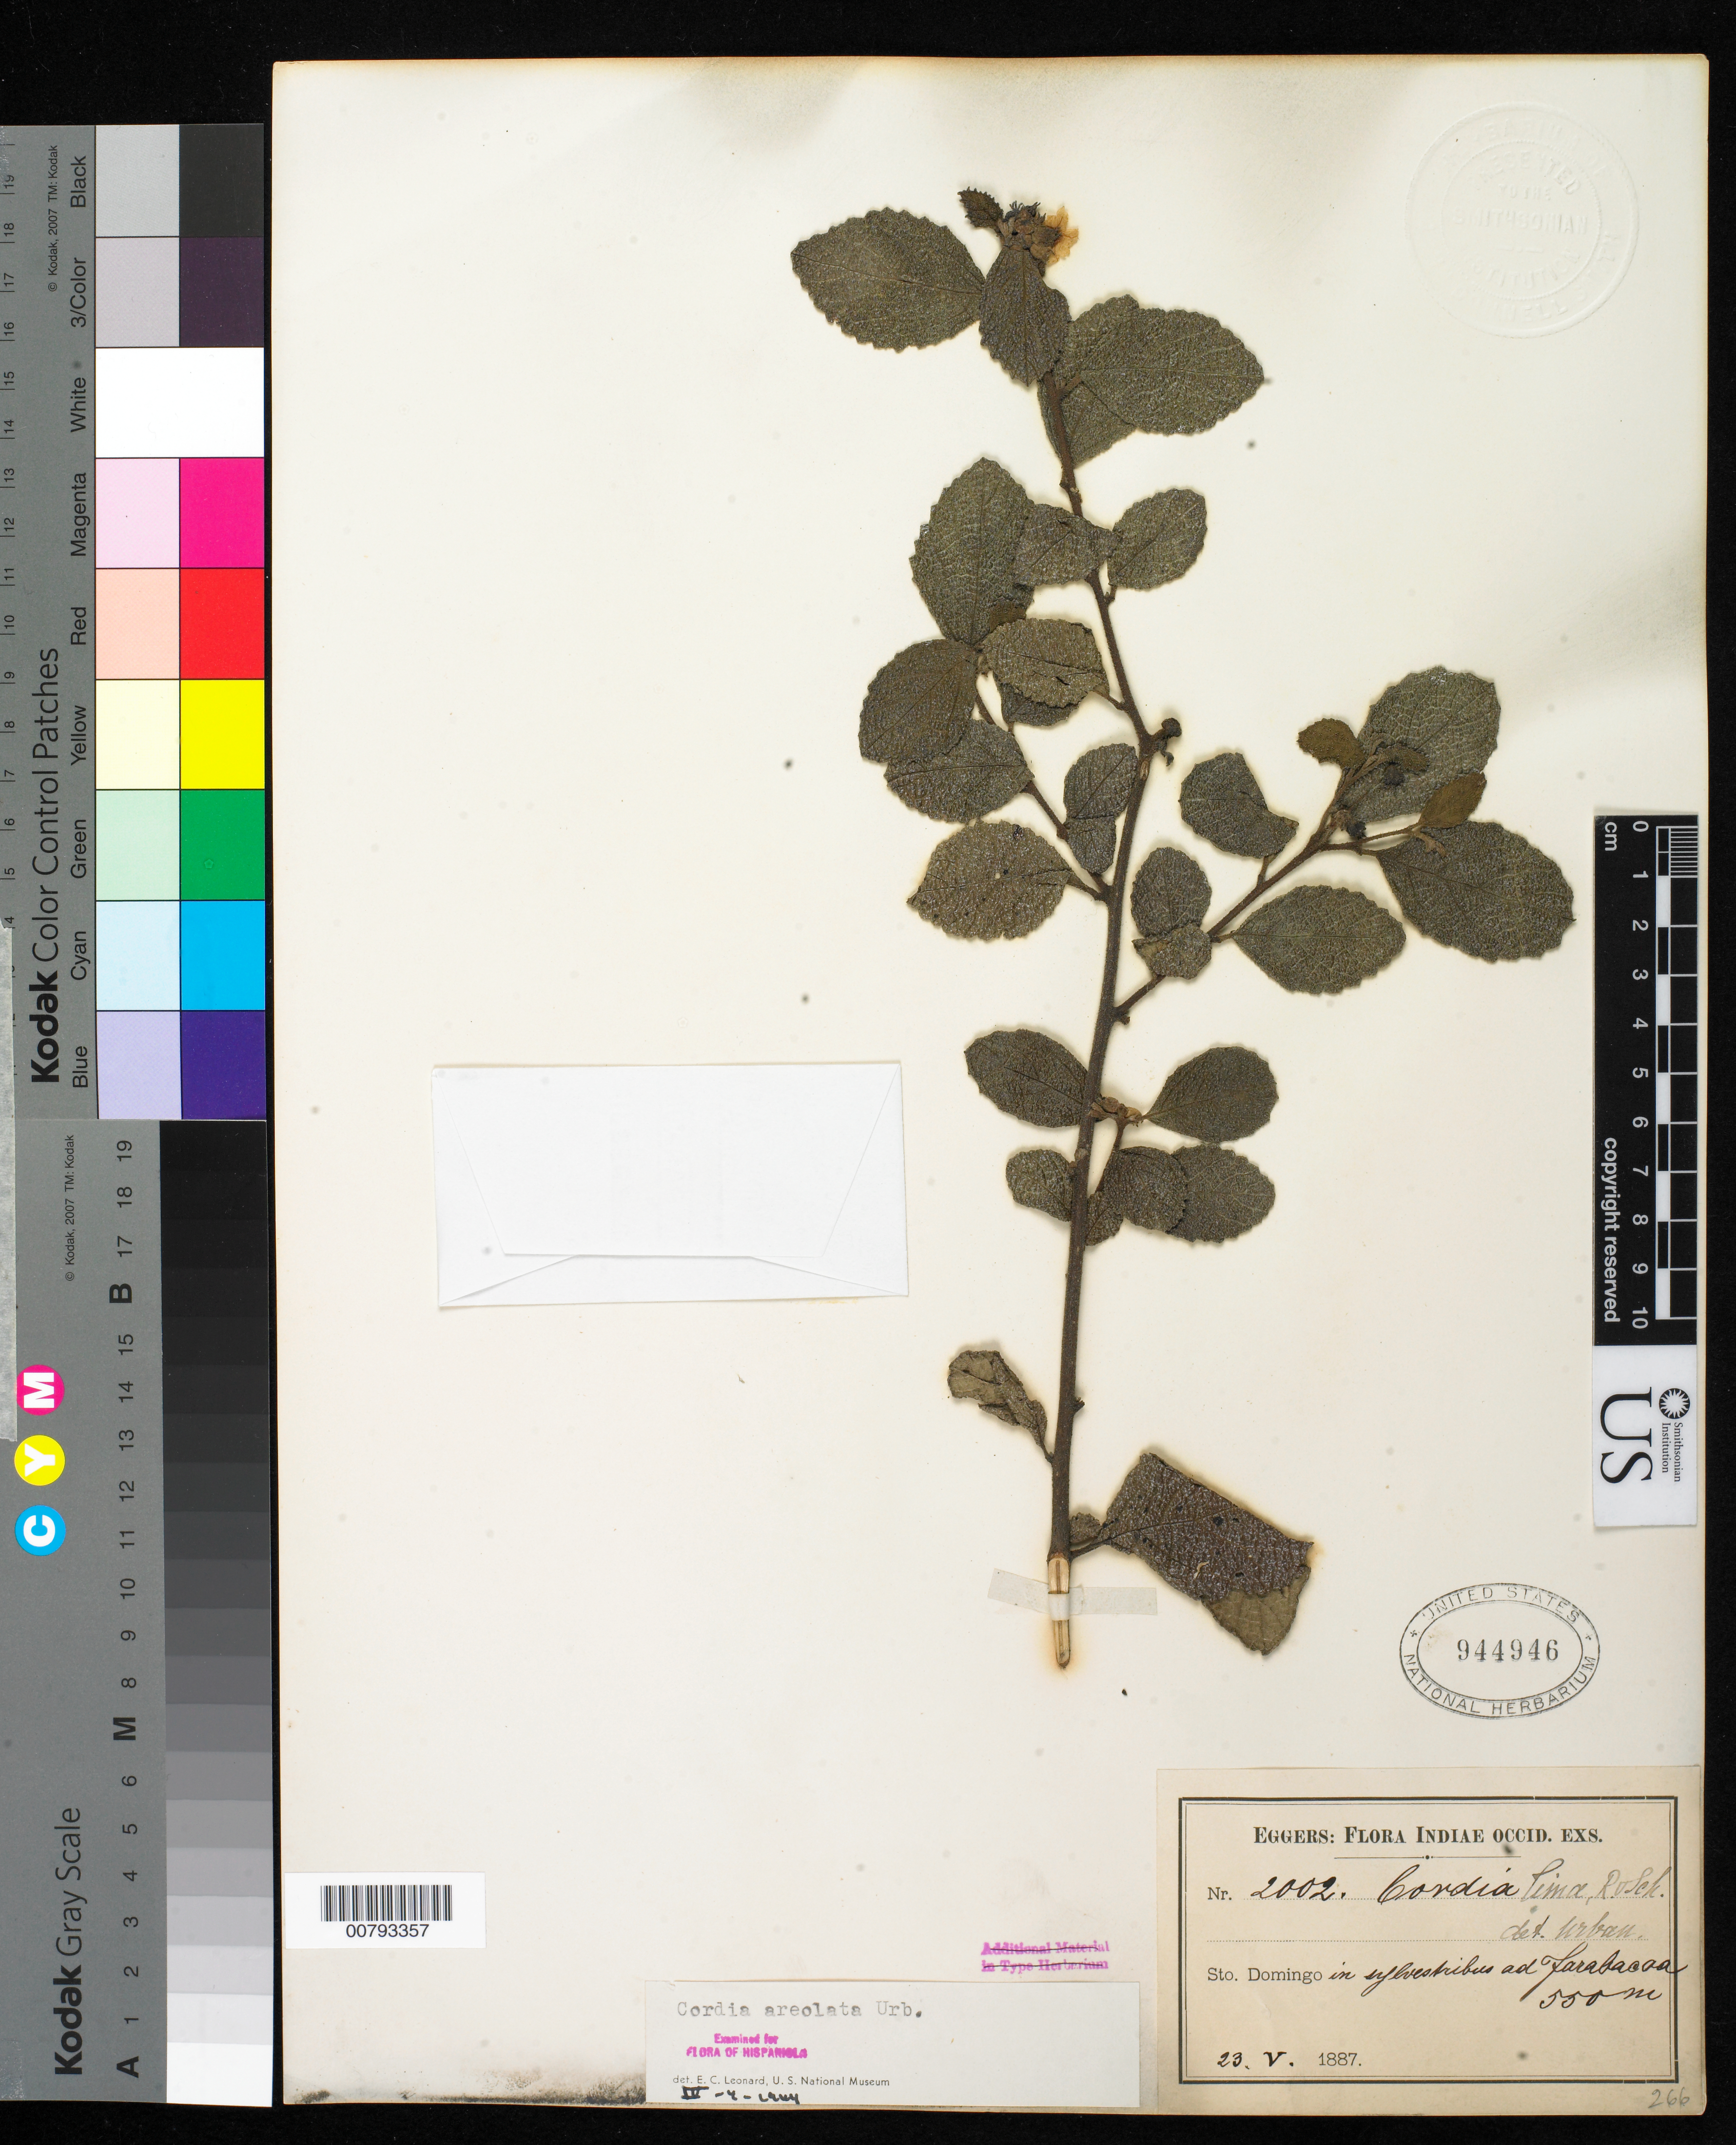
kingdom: Plantae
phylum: Tracheophyta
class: Magnoliopsida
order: Boraginales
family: Cordiaceae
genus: Cordia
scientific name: Cordia areolata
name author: Urb.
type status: Isotype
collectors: H. F. A. von Eggers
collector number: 2002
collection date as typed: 23 May 1887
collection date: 1887-05-23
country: Dominican Republic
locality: Jarabacoa.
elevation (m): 550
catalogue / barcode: US 944946